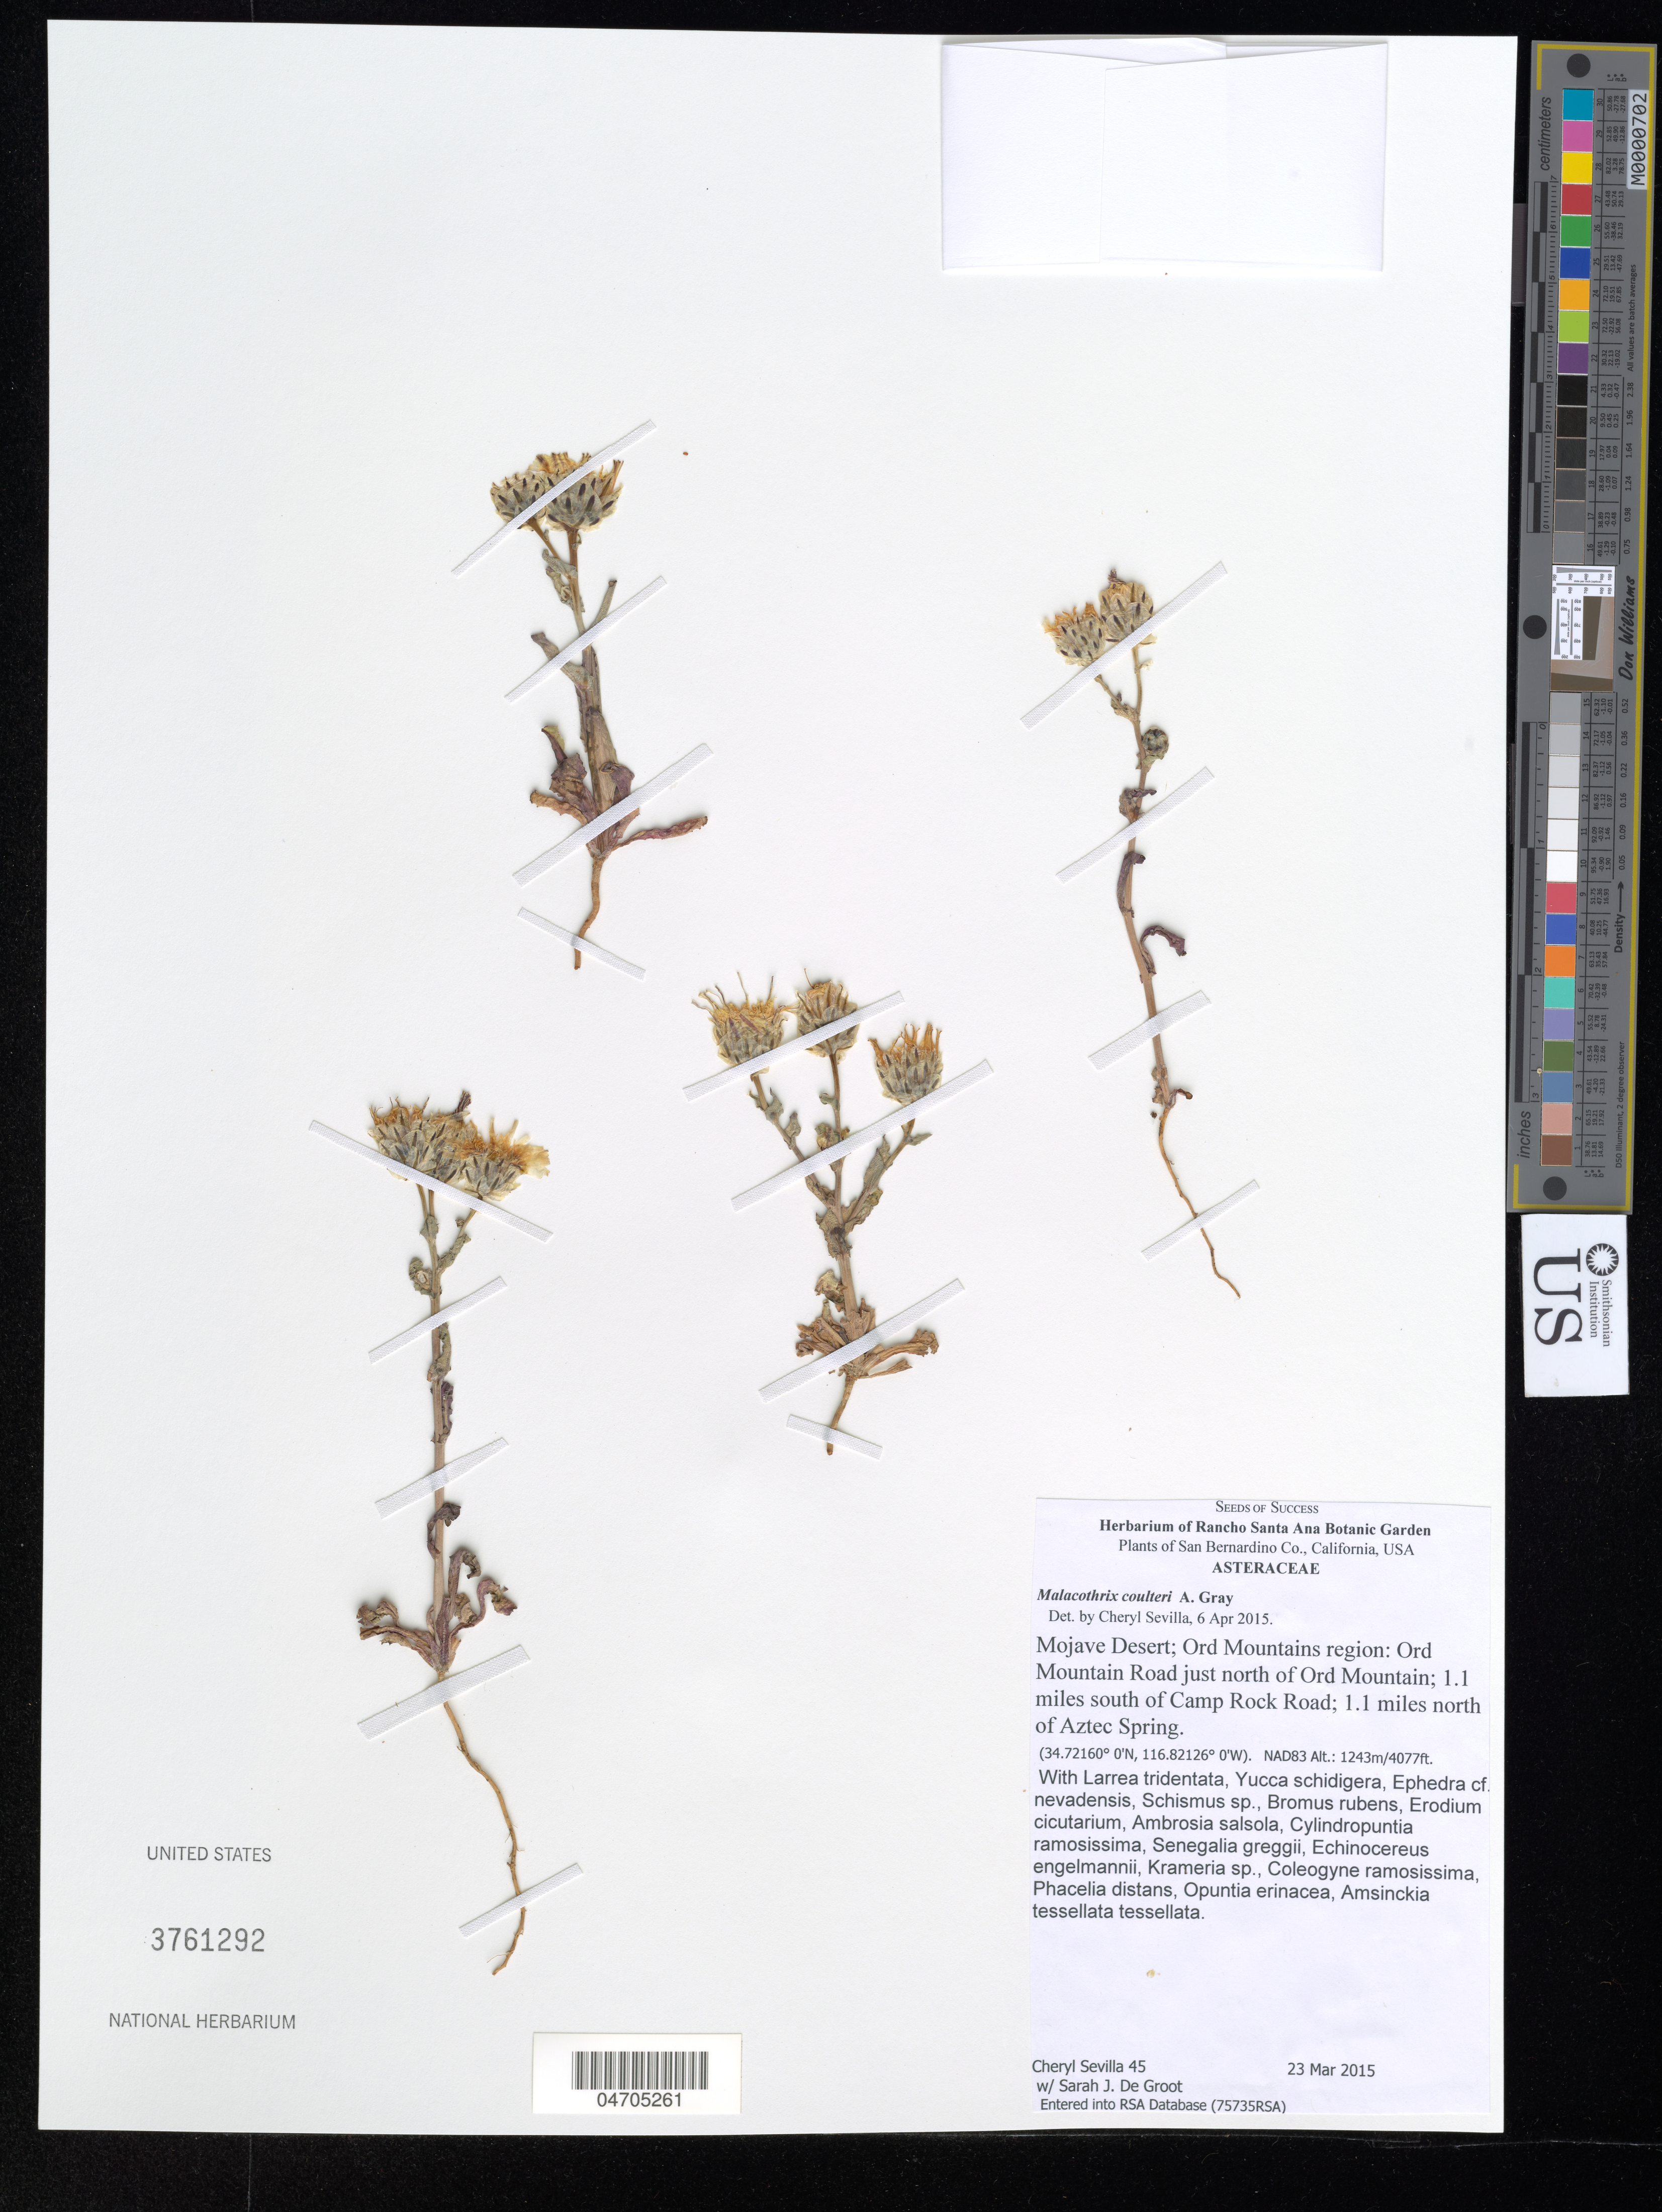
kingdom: Plantae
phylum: Tracheophyta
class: Magnoliopsida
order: Asterales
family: Asteraceae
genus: Malacothrix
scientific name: Malacothrix coulteri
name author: Harv. & A. Gray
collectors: C. Sevilla & S. De Groot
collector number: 45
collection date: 2015-03-23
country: United States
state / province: California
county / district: San Bernardino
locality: San Bernardino Co. Mojave Desert; Ord Mountains region: Ord Mountain Road just north of Ord Mountain; 1.1 miles south of Camp Rock Road; 1.1 miles north of Aztec Spring.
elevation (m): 1243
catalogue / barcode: US 3761292